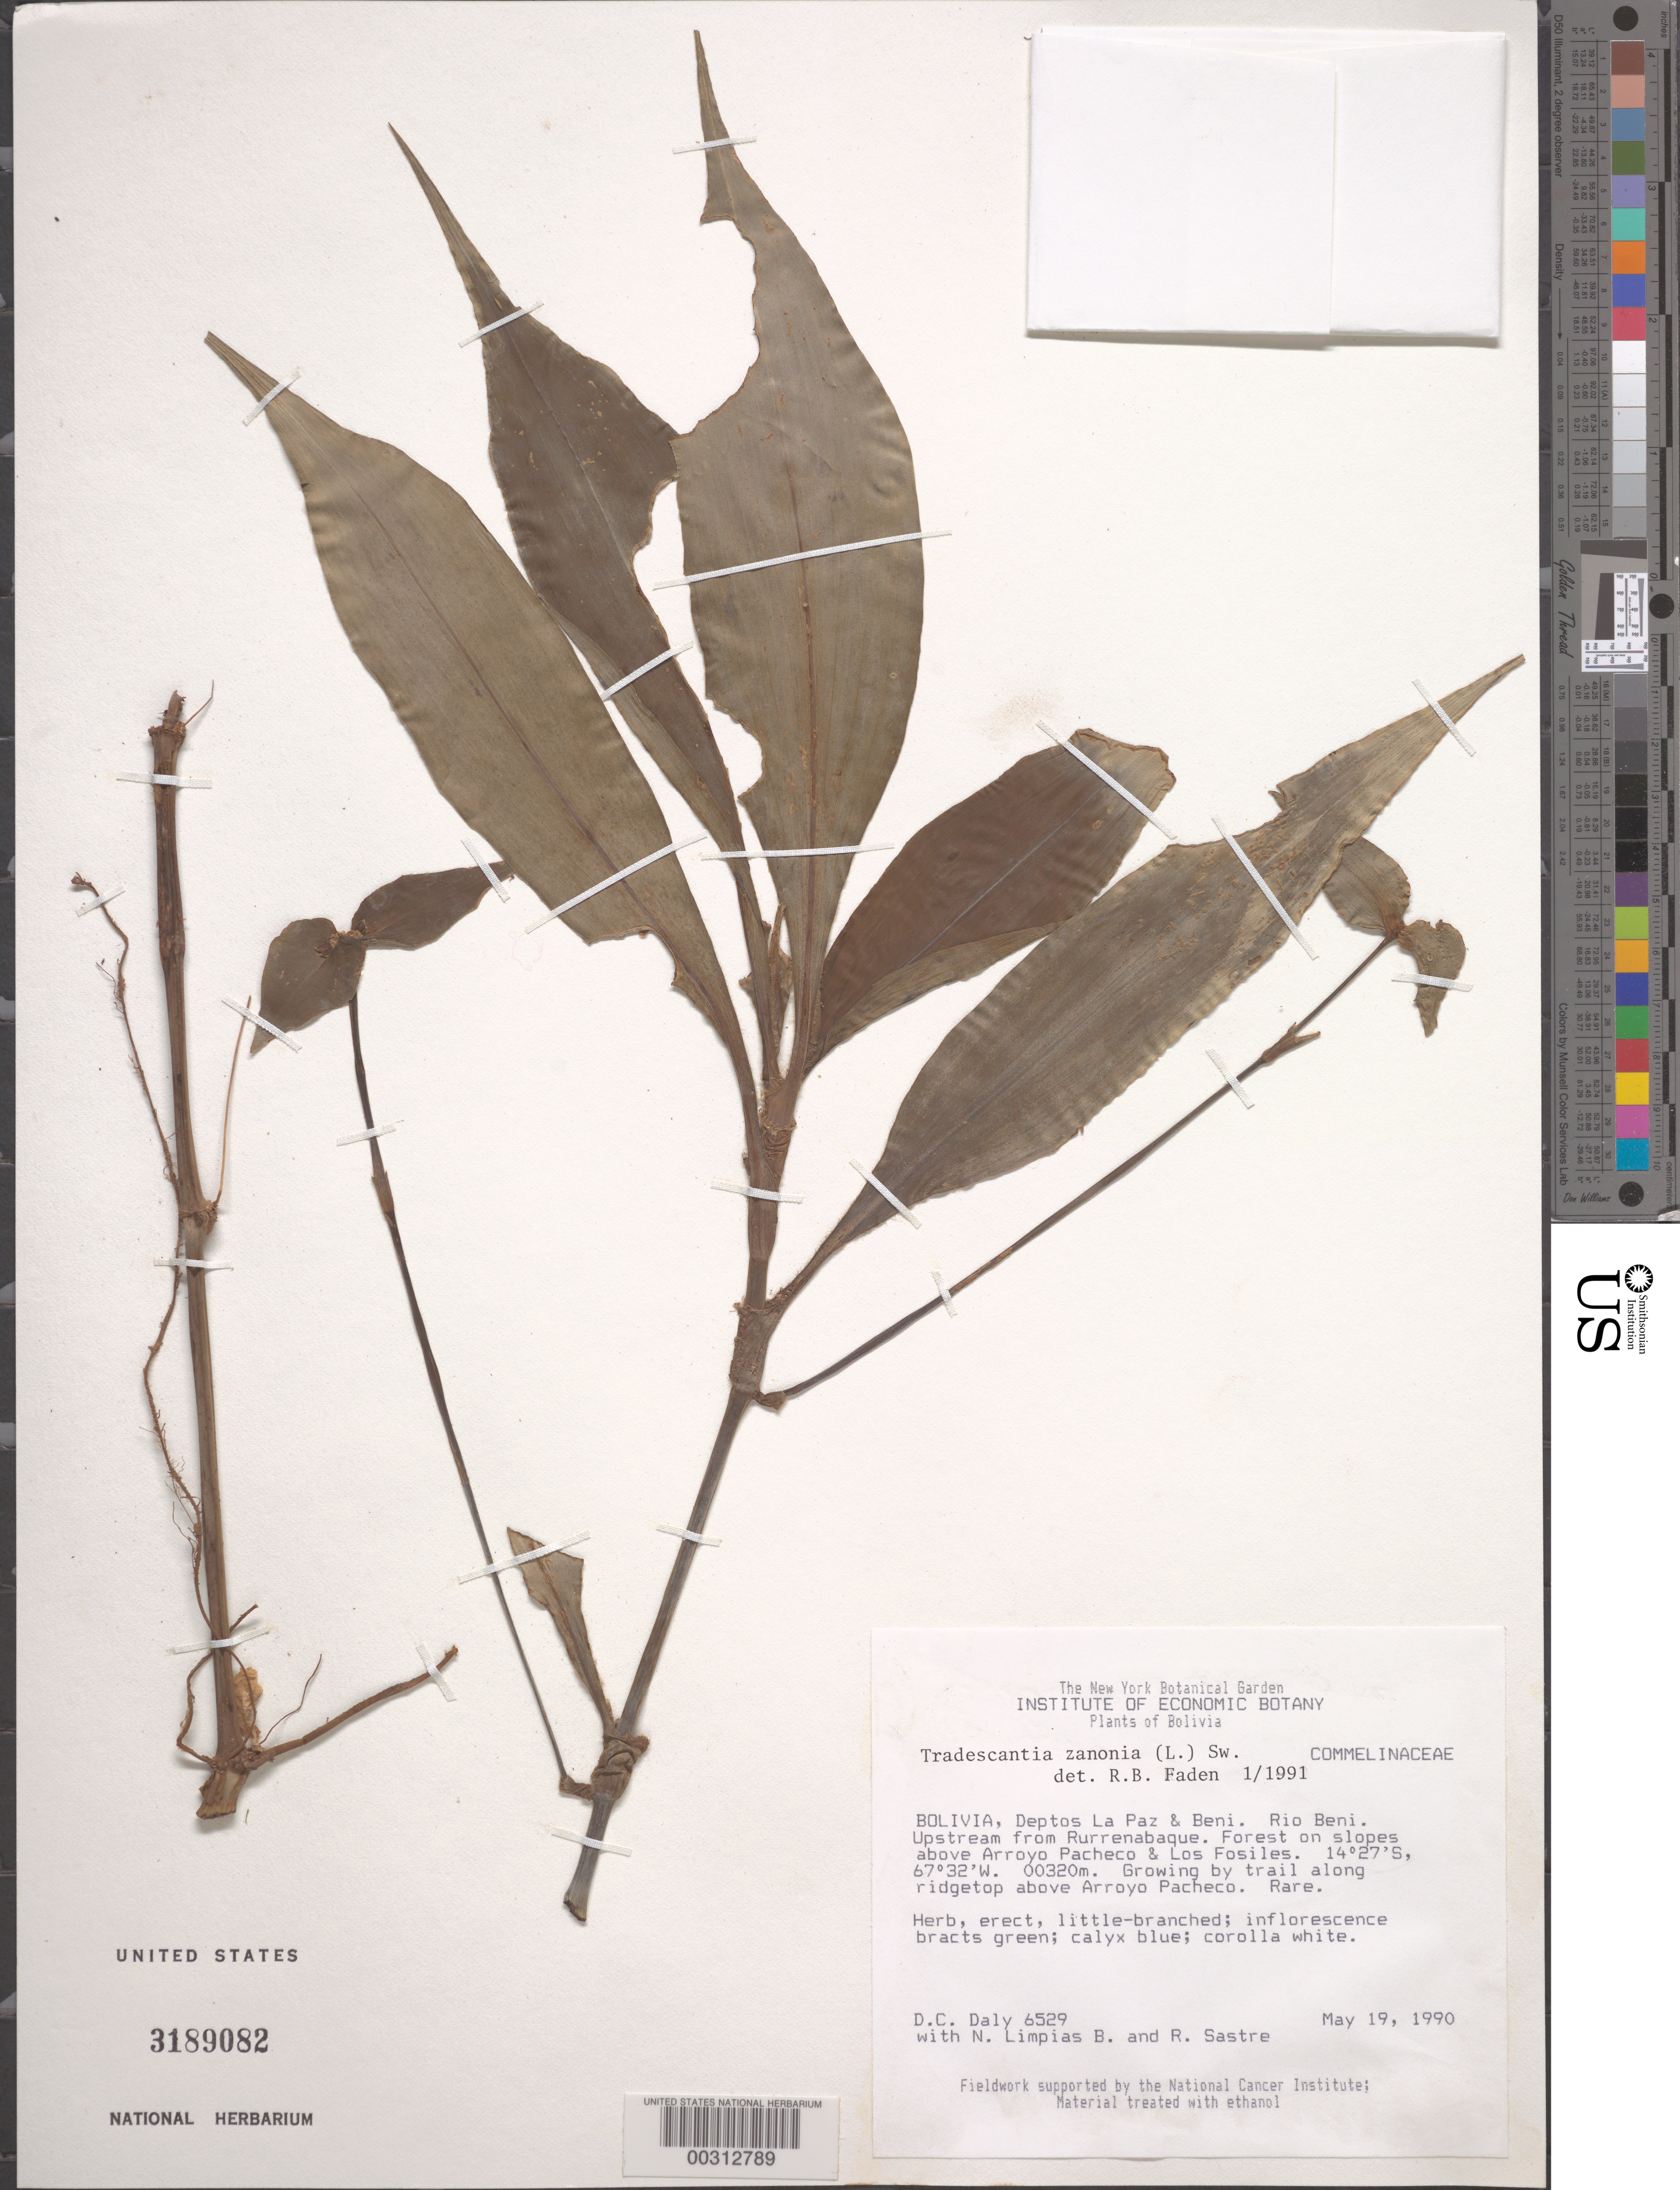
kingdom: Plantae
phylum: Tracheophyta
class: Liliopsida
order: Commelinales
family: Commelinaceae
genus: Tradescantia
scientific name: Tradescantia zanonia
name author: (L.) Sw.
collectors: D. C. Daly, N. Limpias & R. Sastre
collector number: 6529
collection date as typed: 19 May 1990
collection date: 1990-05-19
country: Bolivia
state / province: Beni / La Paz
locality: Rio Beni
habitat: Along ridgetop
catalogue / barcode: US 3189082